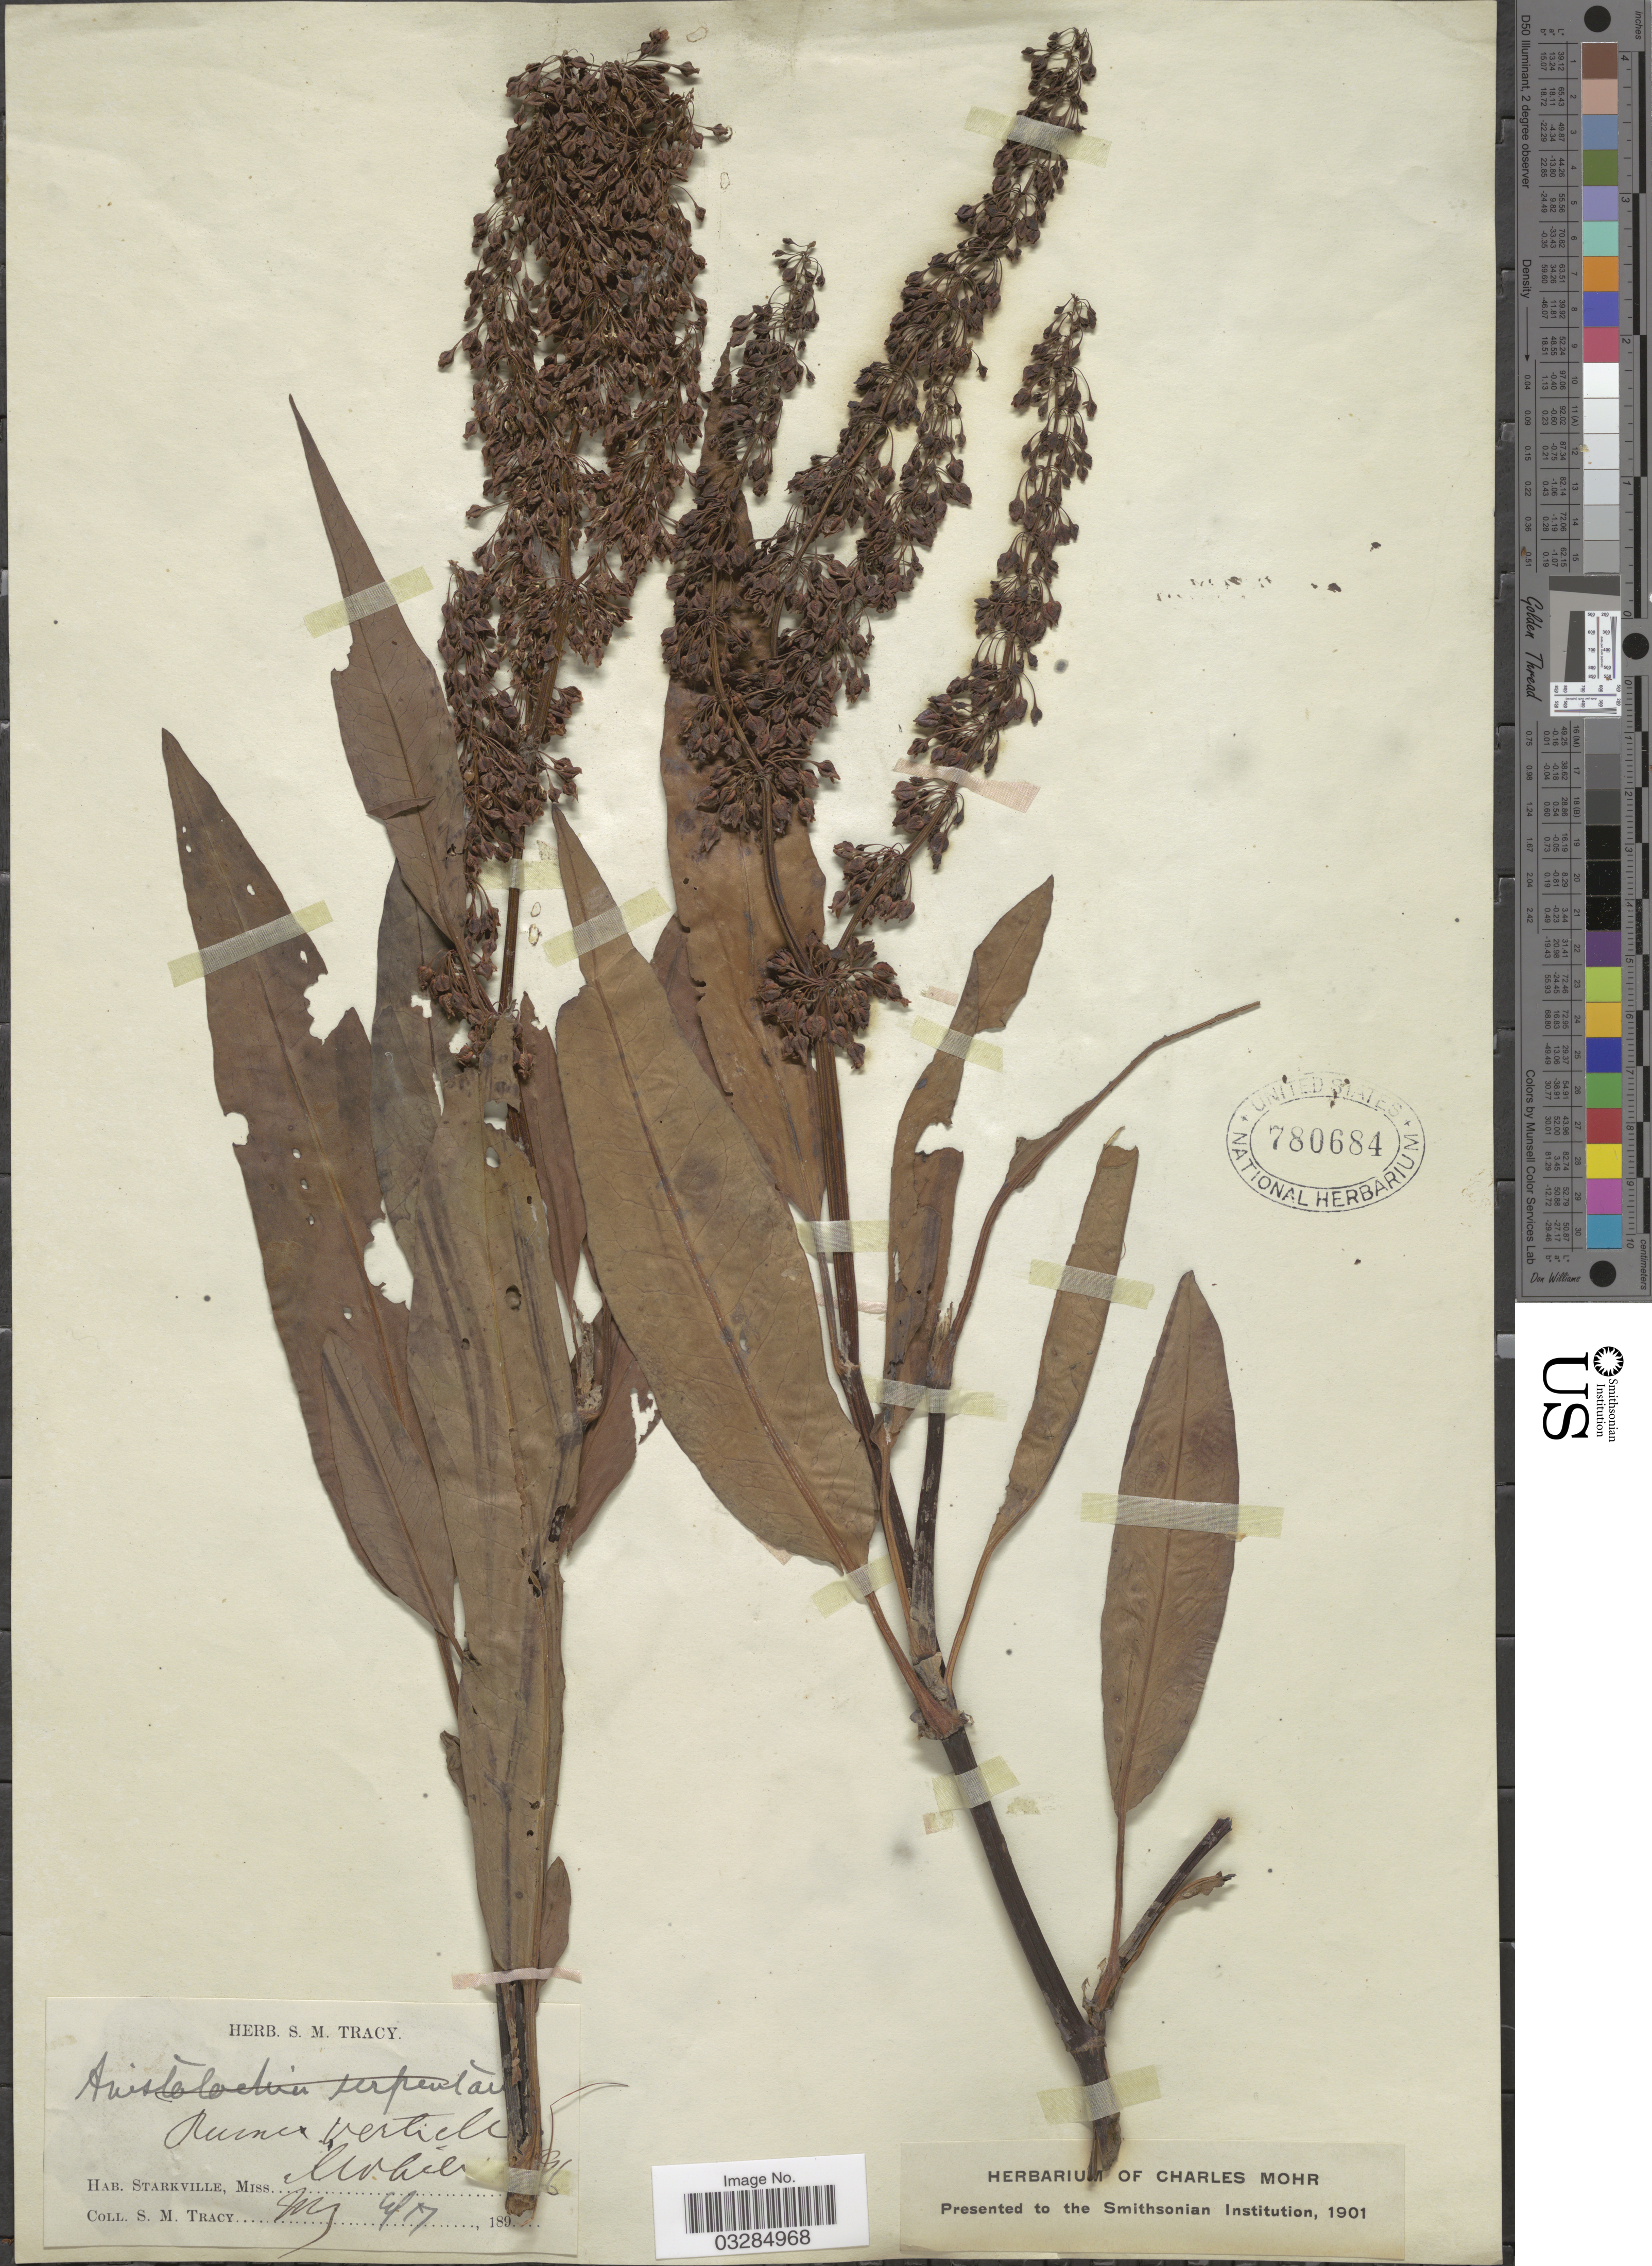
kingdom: Plantae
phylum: Tracheophyta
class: Magnoliopsida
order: Caryophyllales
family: Polygonaceae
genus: Rumex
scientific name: Rumex verticillatus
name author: L.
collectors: S. M. Tracy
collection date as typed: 4/17, 189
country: United States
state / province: Mississippi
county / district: Oktibbeha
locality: Starkville.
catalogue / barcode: US 780684